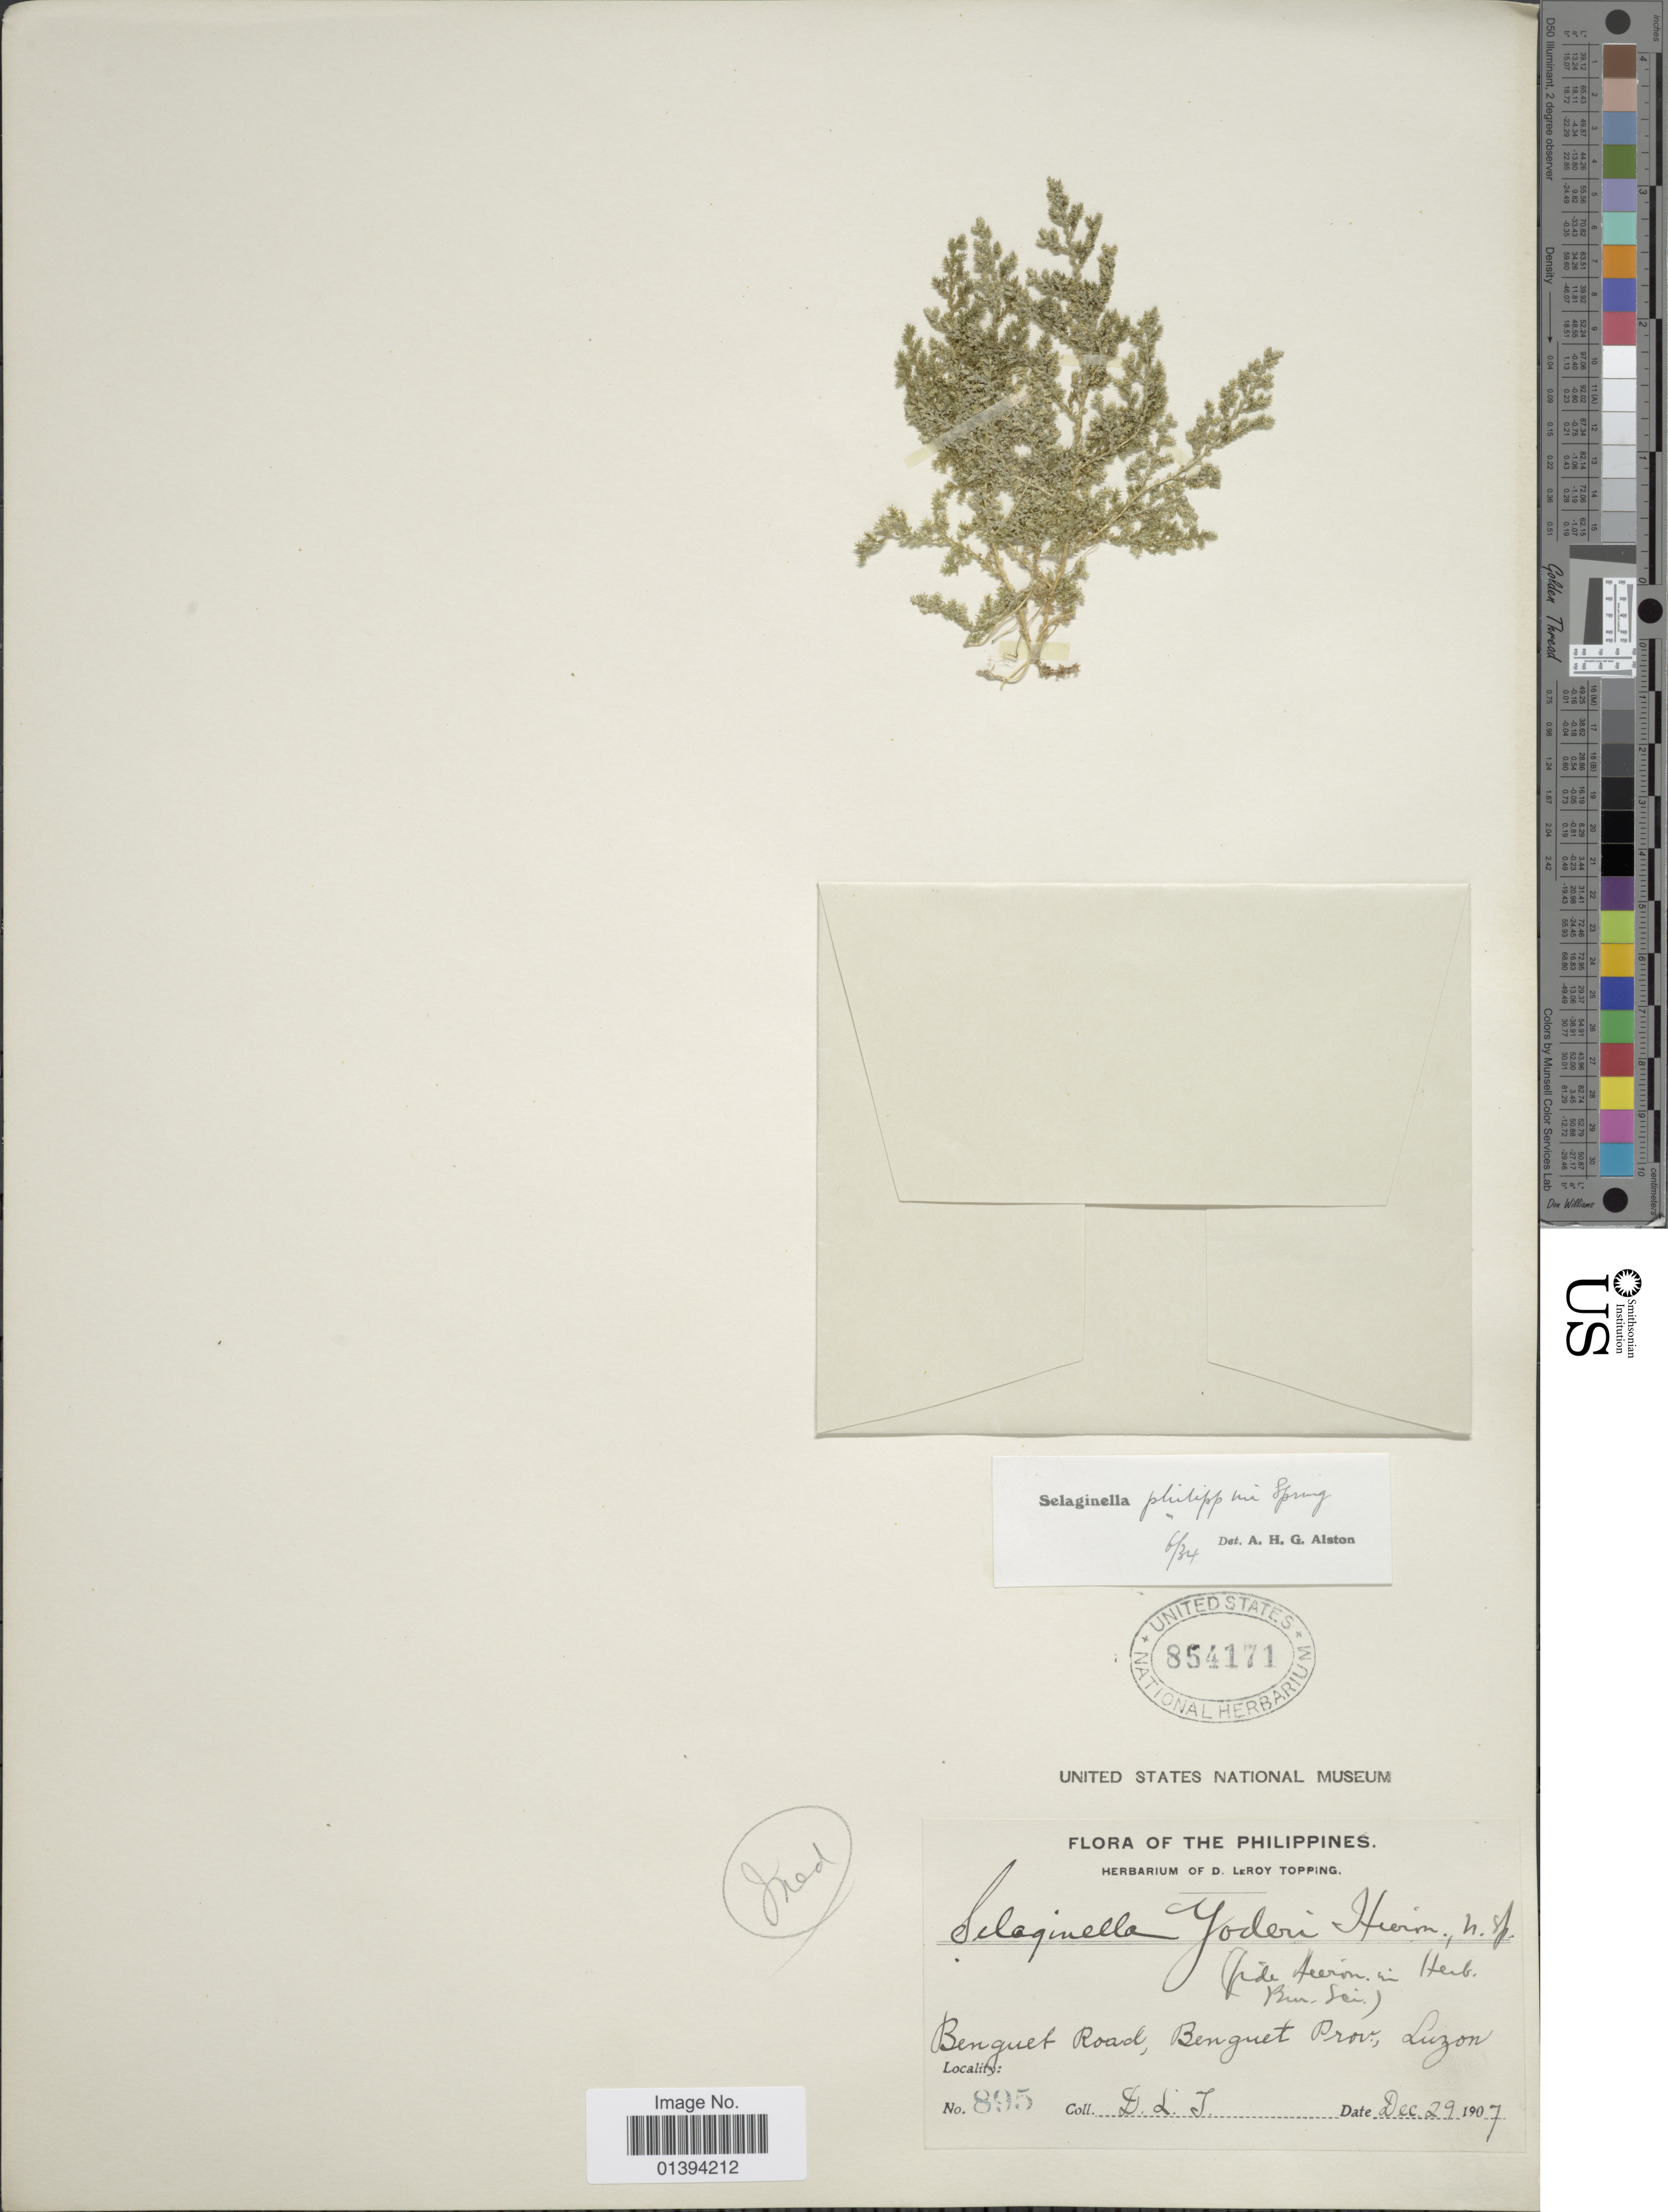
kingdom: Plantae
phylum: Tracheophyta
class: Lycopodiopsida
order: Selaginellales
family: Selaginellaceae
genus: Selaginella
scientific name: Selaginella philippina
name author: Spring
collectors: D. L. Topping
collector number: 895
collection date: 1907-12-29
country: Philippines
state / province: Central Luzon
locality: Benguet Road, Benguet Prov.,Luzon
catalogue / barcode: US 854171